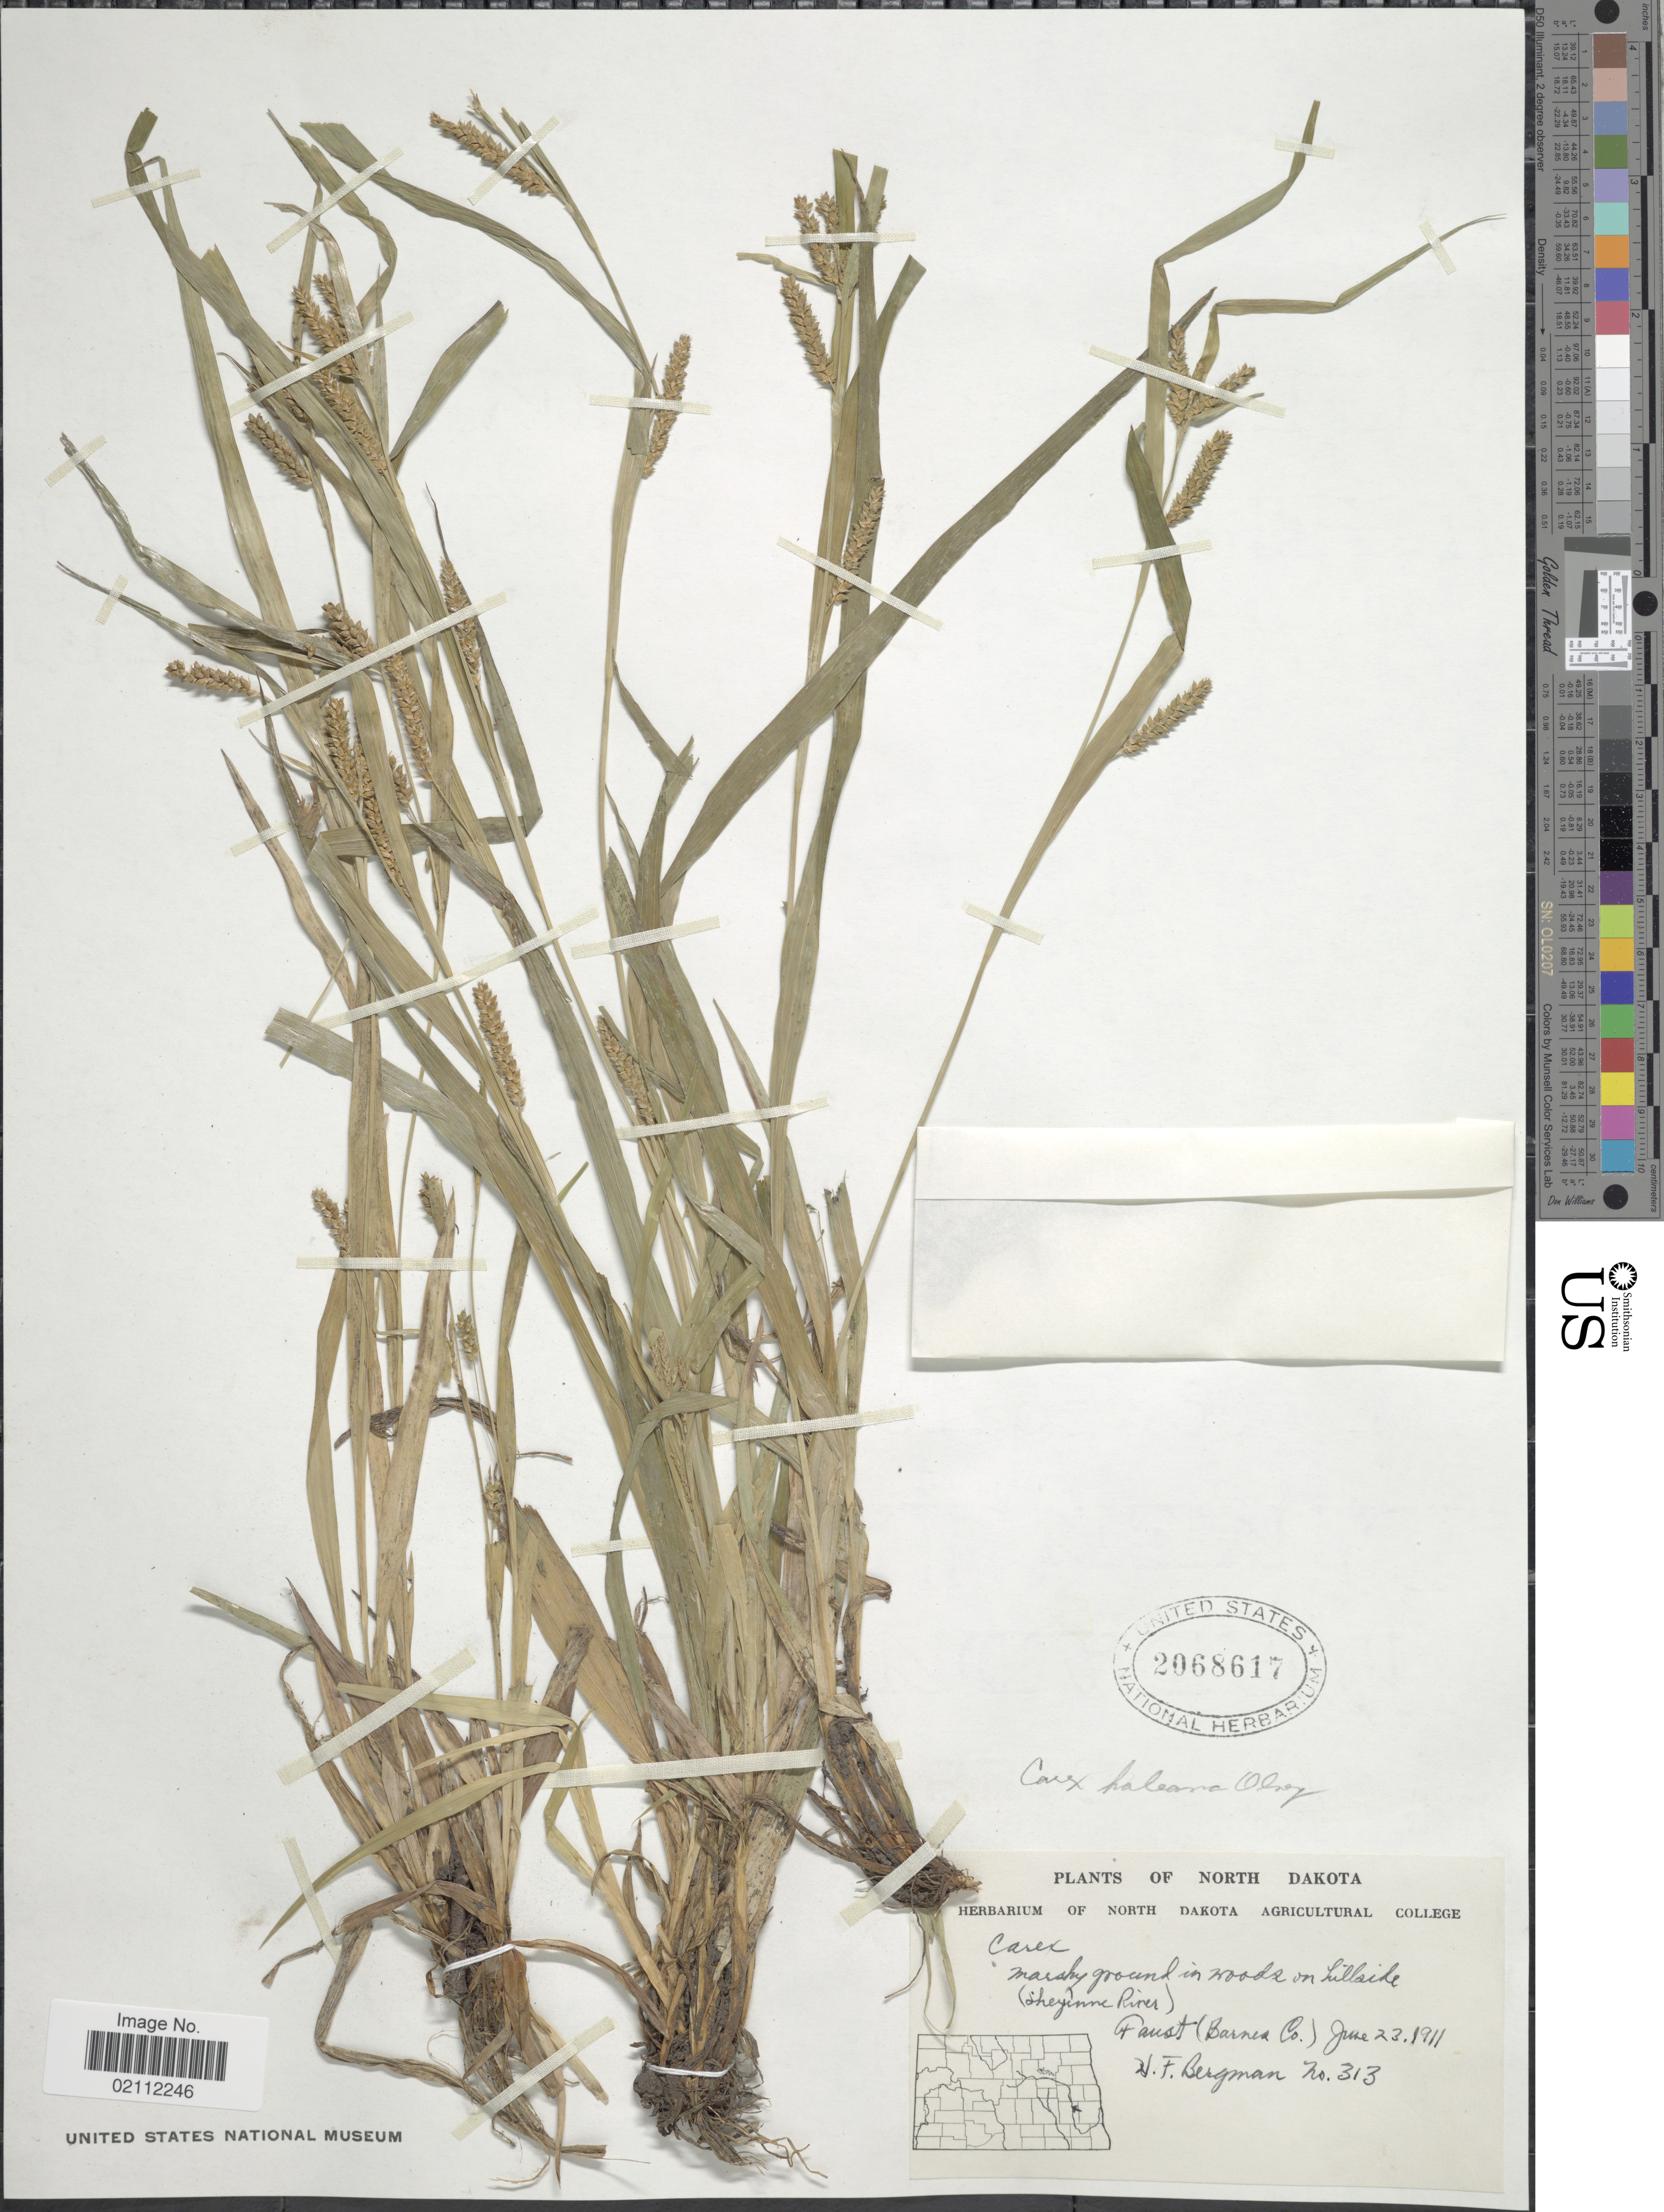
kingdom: Plantae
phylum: Tracheophyta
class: Liliopsida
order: Poales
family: Cyperaceae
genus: Carex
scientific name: Carex granularis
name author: Muhl. ex Willd.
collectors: H. Bergman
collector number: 313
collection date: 1911-06-23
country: United States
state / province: North Dakota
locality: (Sheyenne River) Faust (Barnes Co.)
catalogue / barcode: US 2068617